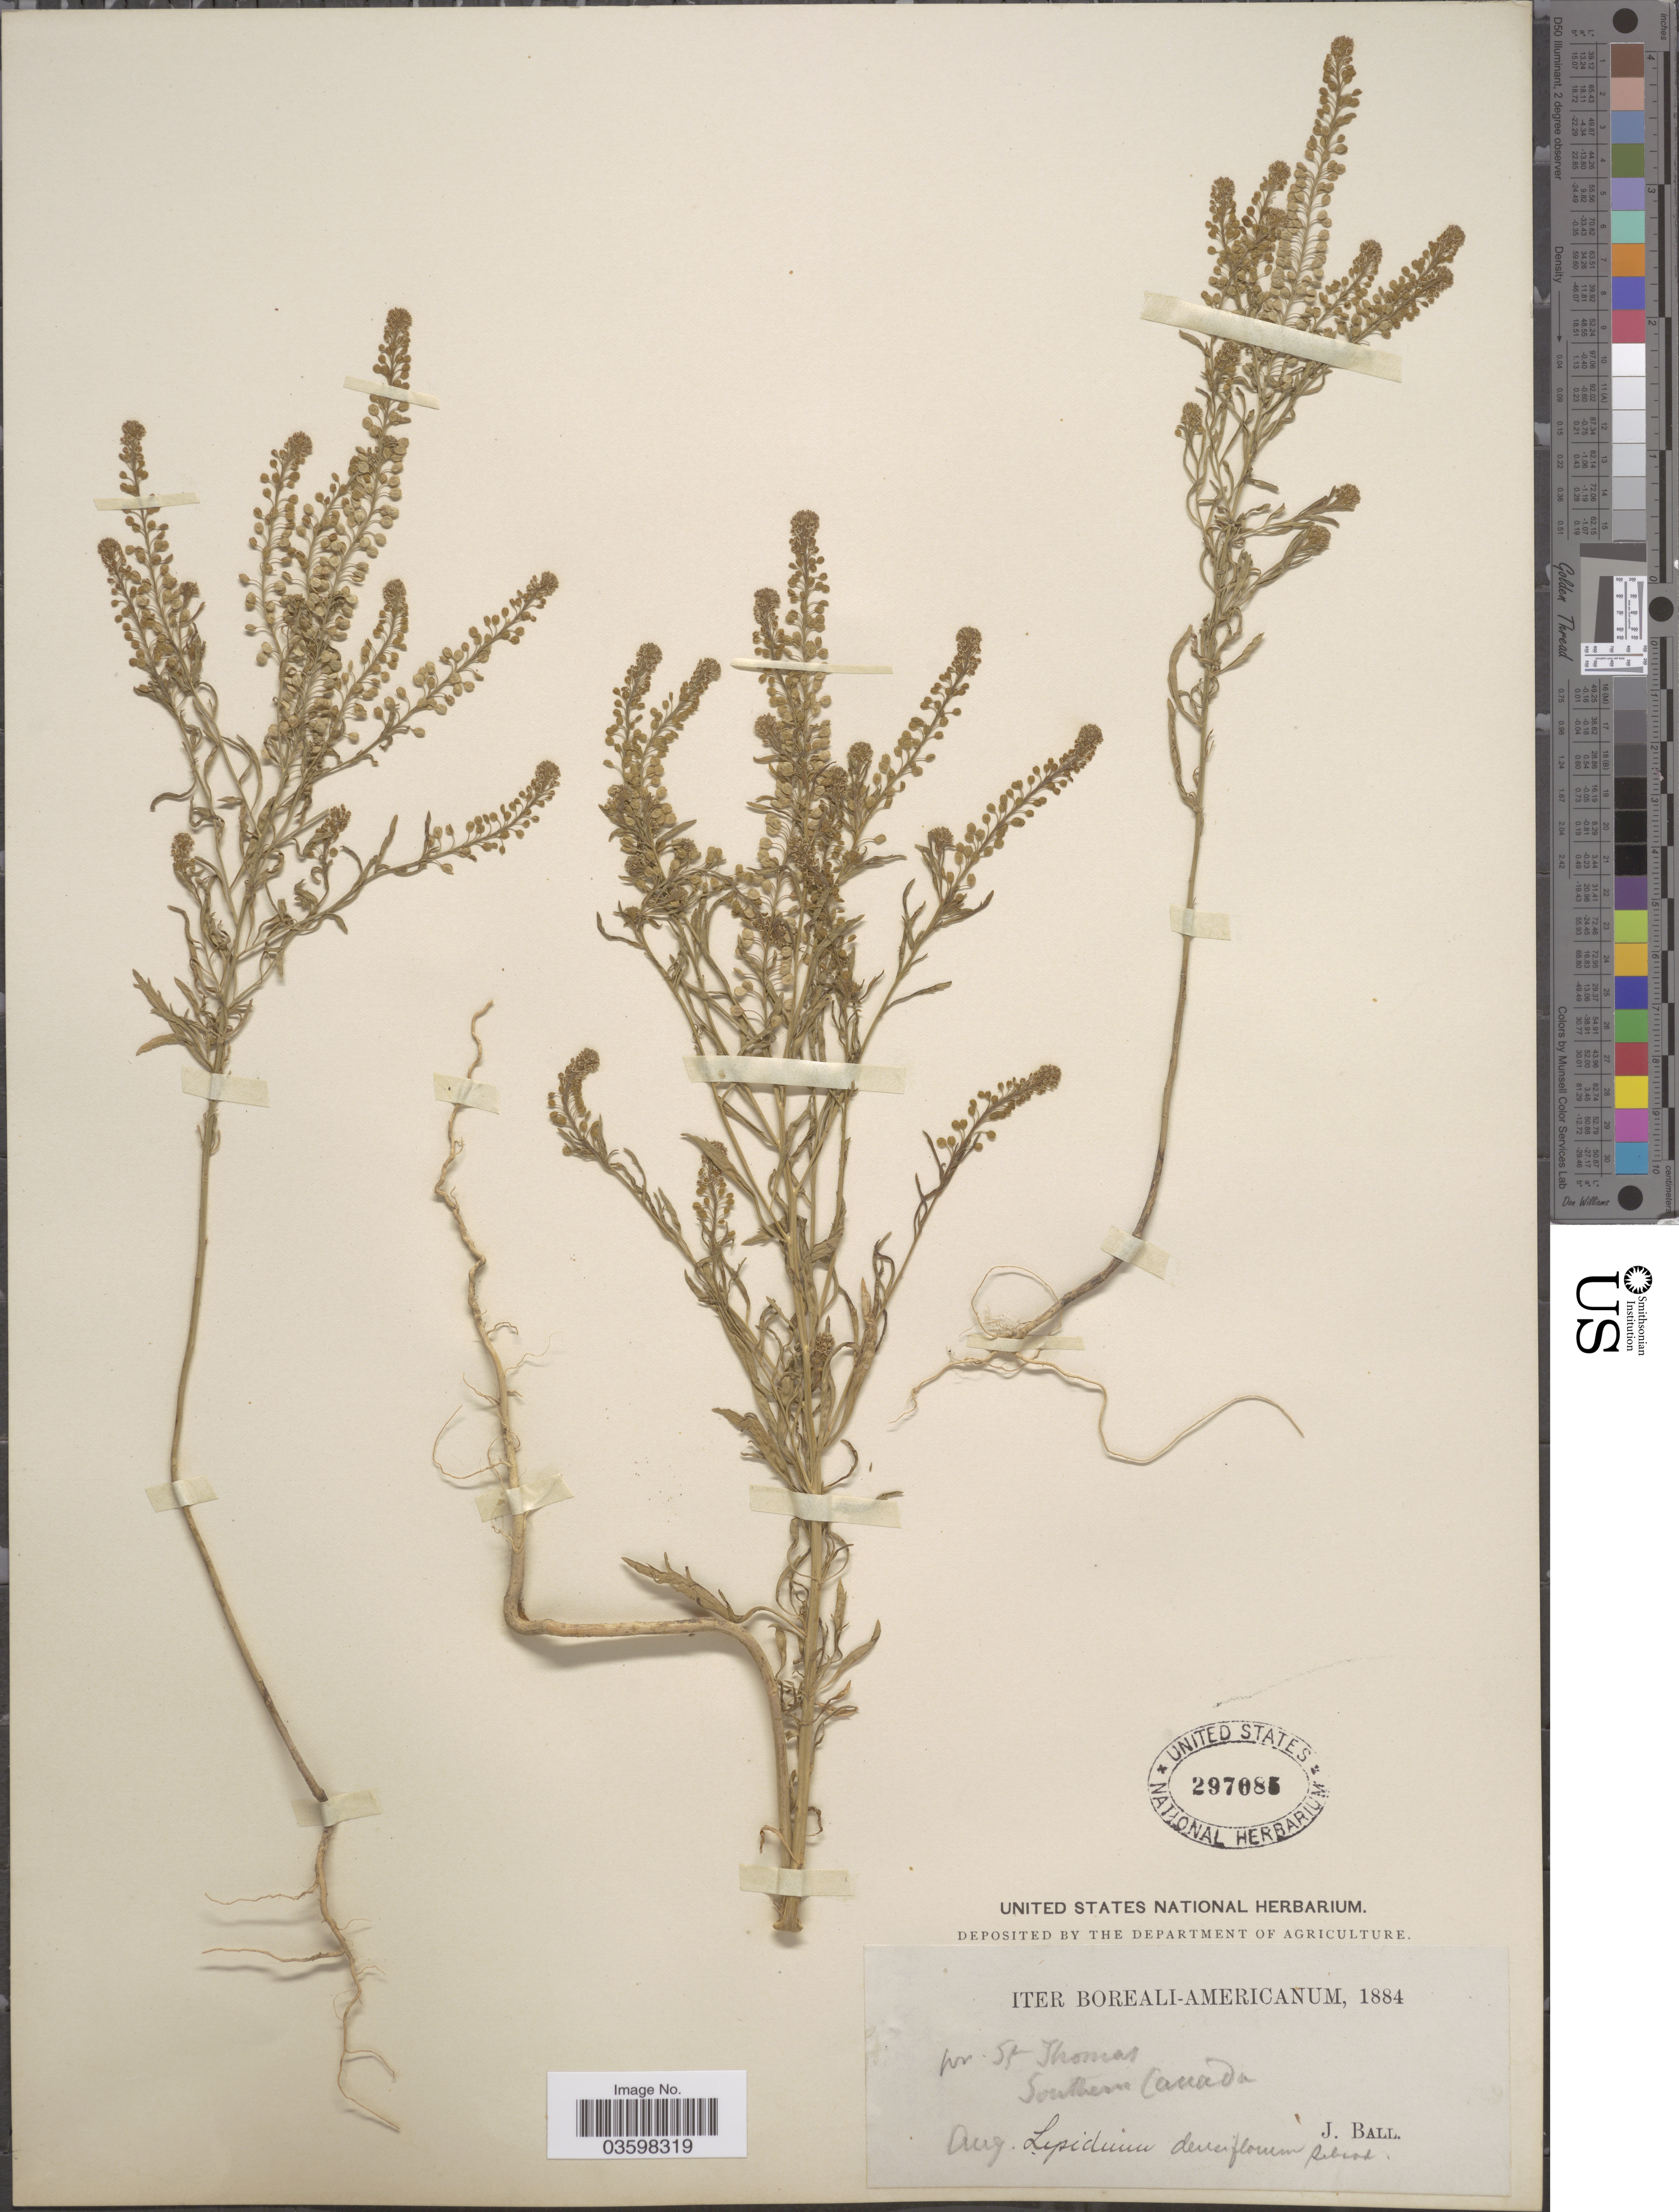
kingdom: Plantae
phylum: Tracheophyta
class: Magnoliopsida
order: Brassicales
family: Brassicaceae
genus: Lepidium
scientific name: Lepidium densiflorum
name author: Schrad.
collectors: J. Ball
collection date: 1884-08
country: Canada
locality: Iter Boreali-Americanum. Pr. St Thomas. Southern Canada.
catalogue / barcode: US 297085